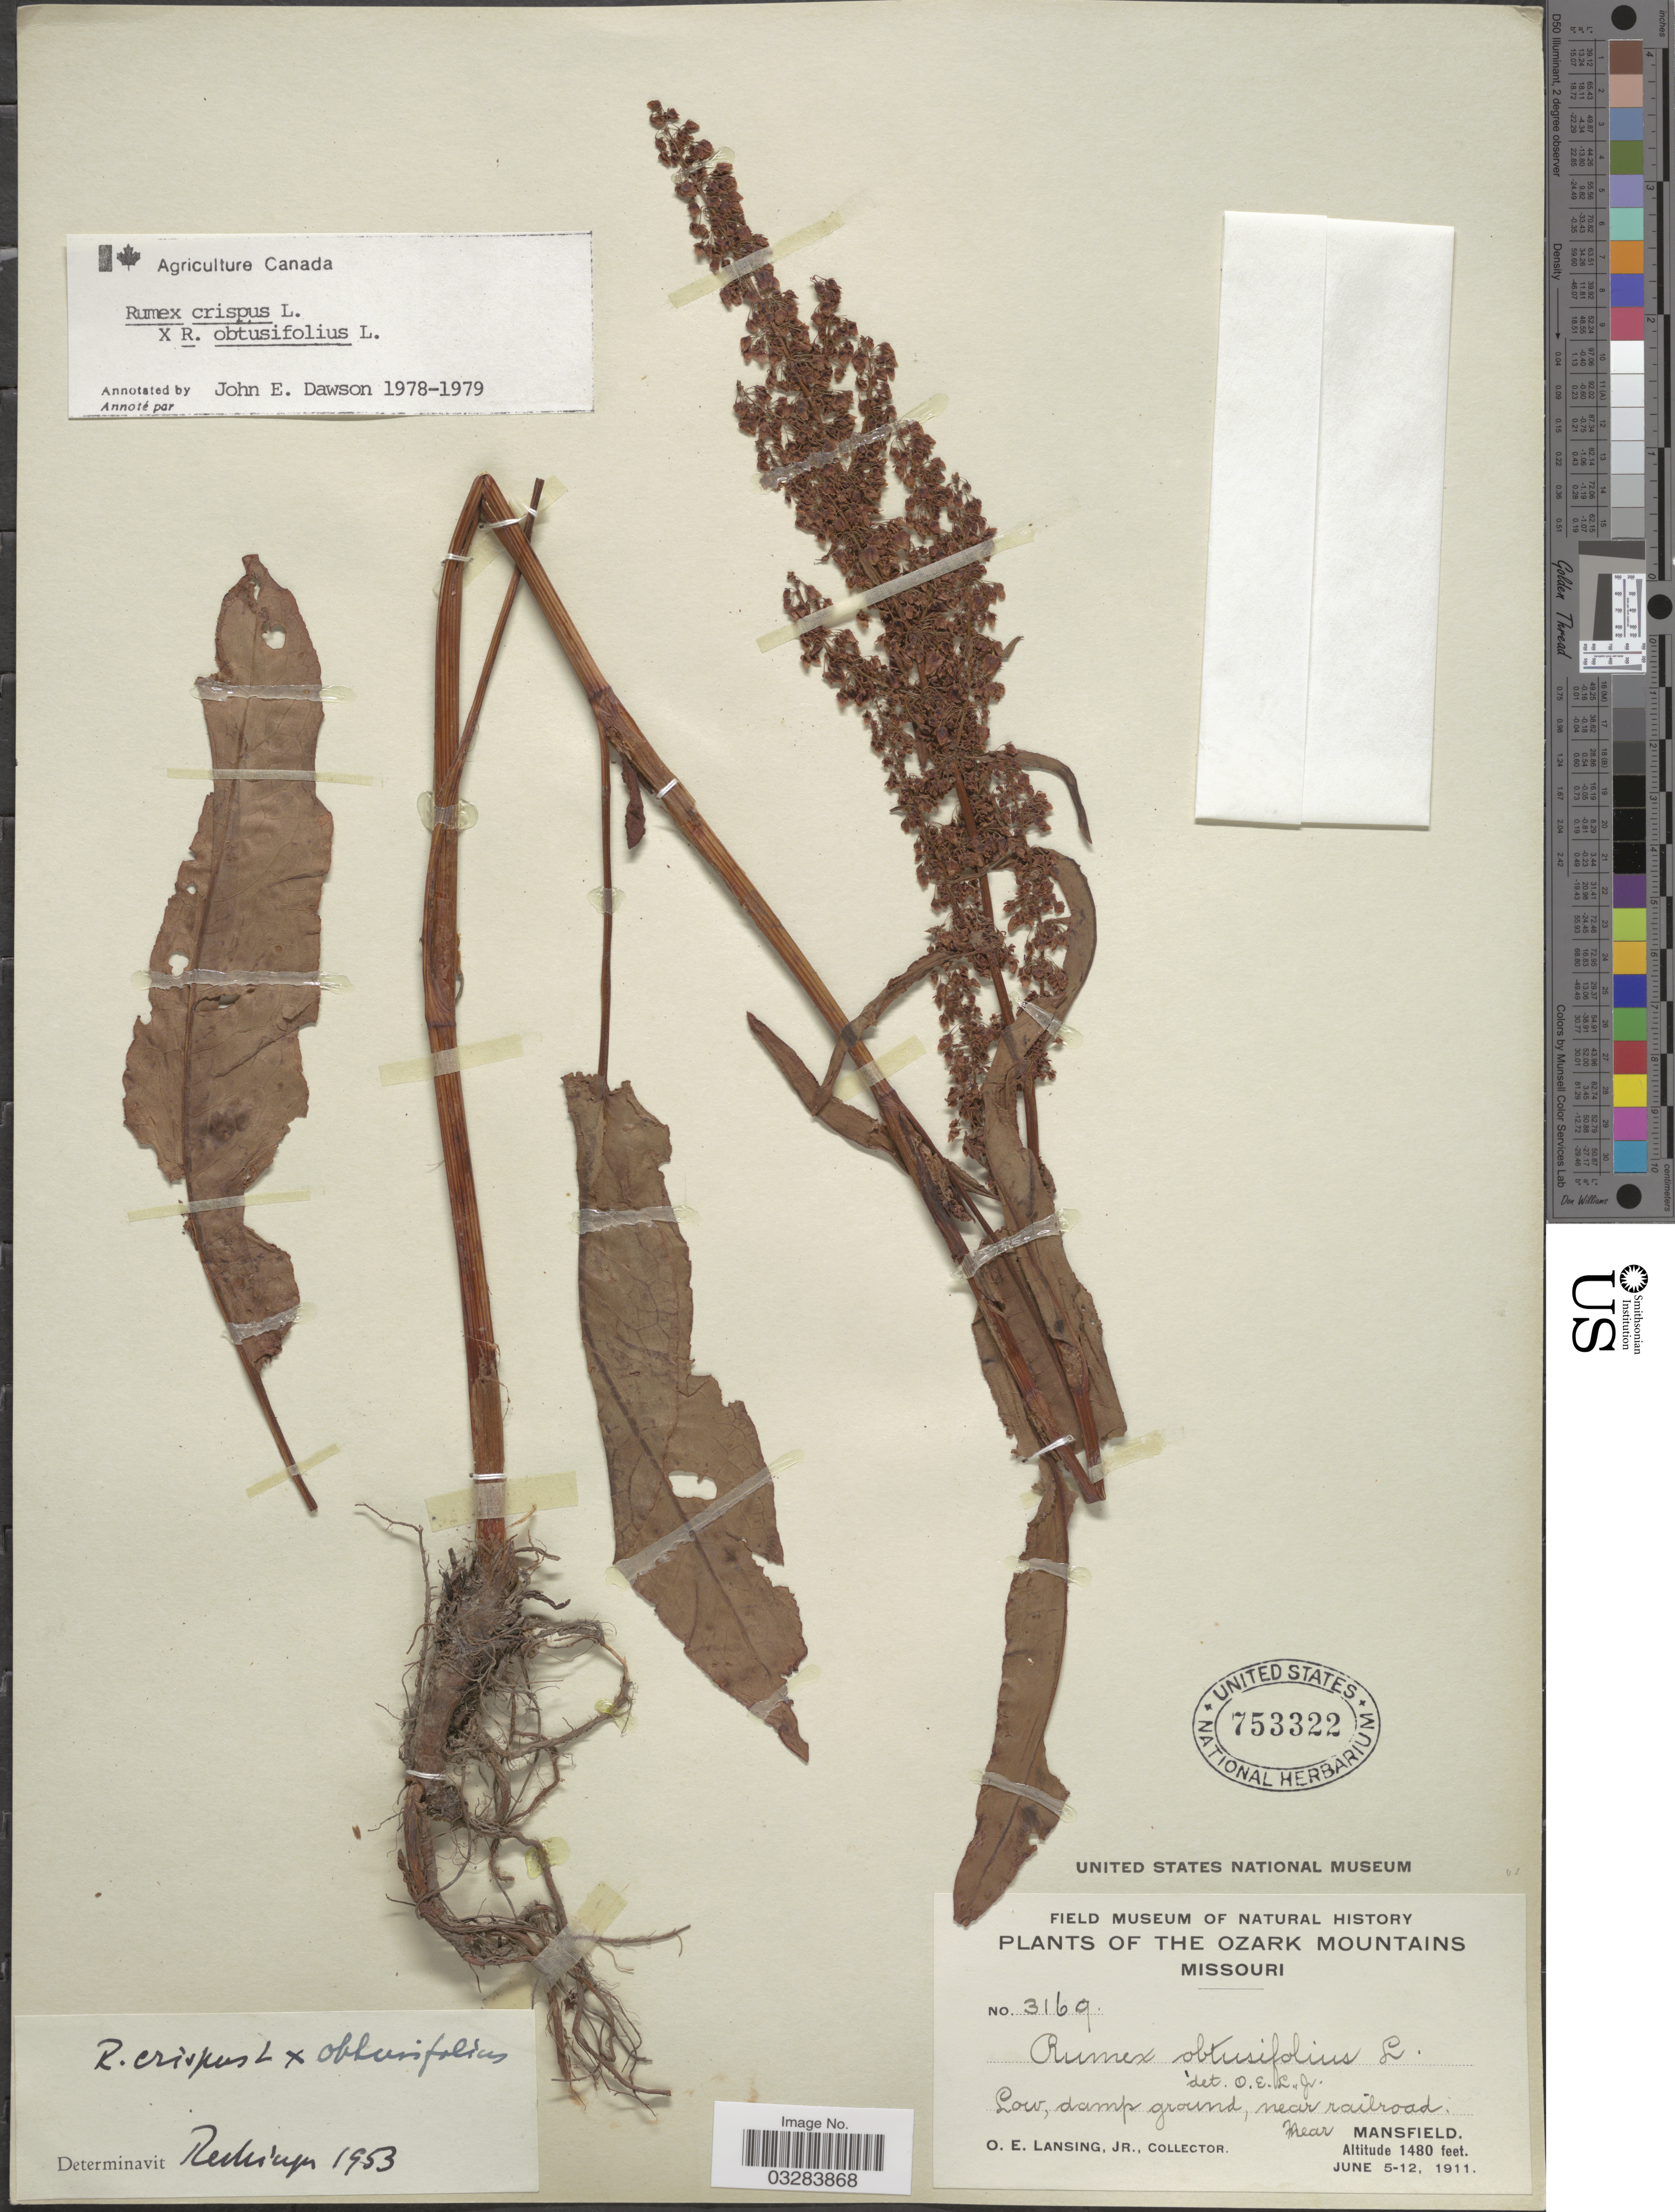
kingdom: Plantae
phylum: Tracheophyta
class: Magnoliopsida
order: Caryophyllales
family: Polygonaceae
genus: Rumex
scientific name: Rumex crispus x R. obtusifolius L.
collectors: O. Lansing Jr.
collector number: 3169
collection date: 1911-06-05/1911-06-12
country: United States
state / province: Missouri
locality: The Ozark Mountains, Near Mansfield.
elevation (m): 451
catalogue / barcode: US 753322